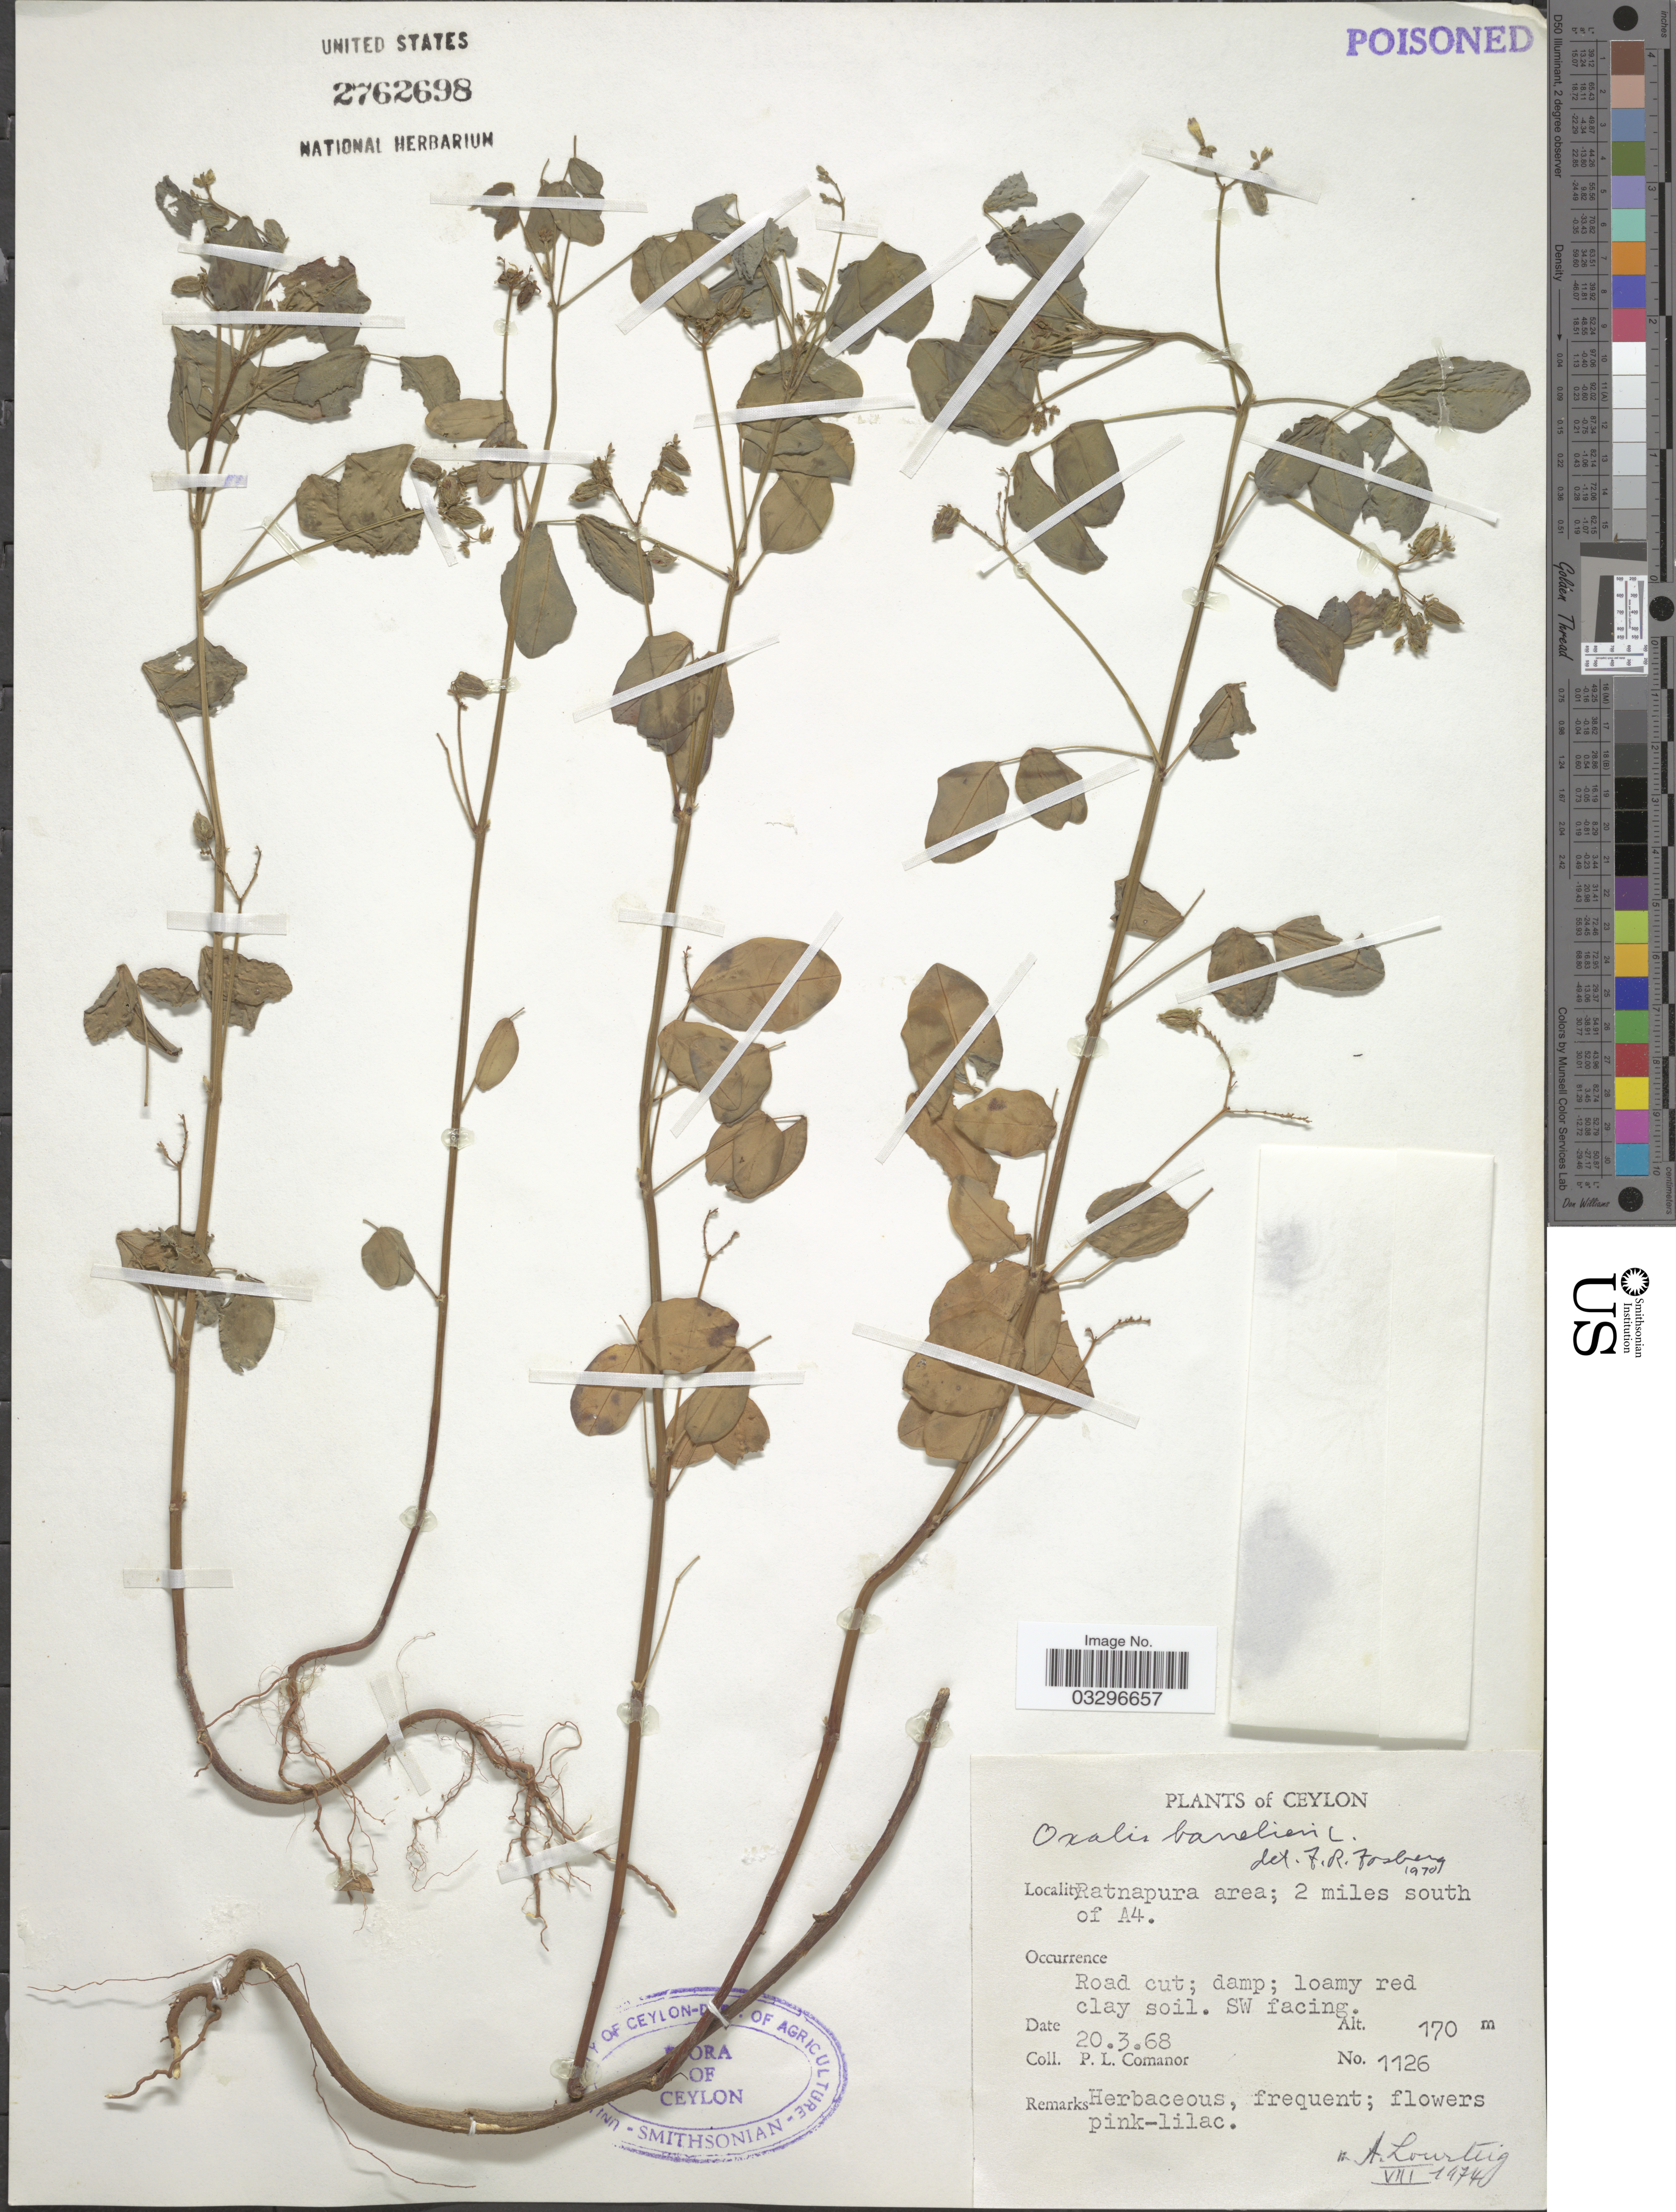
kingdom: Plantae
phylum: Tracheophyta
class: Magnoliopsida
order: Oxalidales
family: Oxalidaceae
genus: Oxalis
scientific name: Oxalis barrelieri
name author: L.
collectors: P. Comanor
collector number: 1126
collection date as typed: Transcribed d/m/y: 20/3/68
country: Sri Lanka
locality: Ceylon, Ratnapura area; 2 miles south of A4, SW facing.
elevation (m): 170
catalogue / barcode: US 2762698